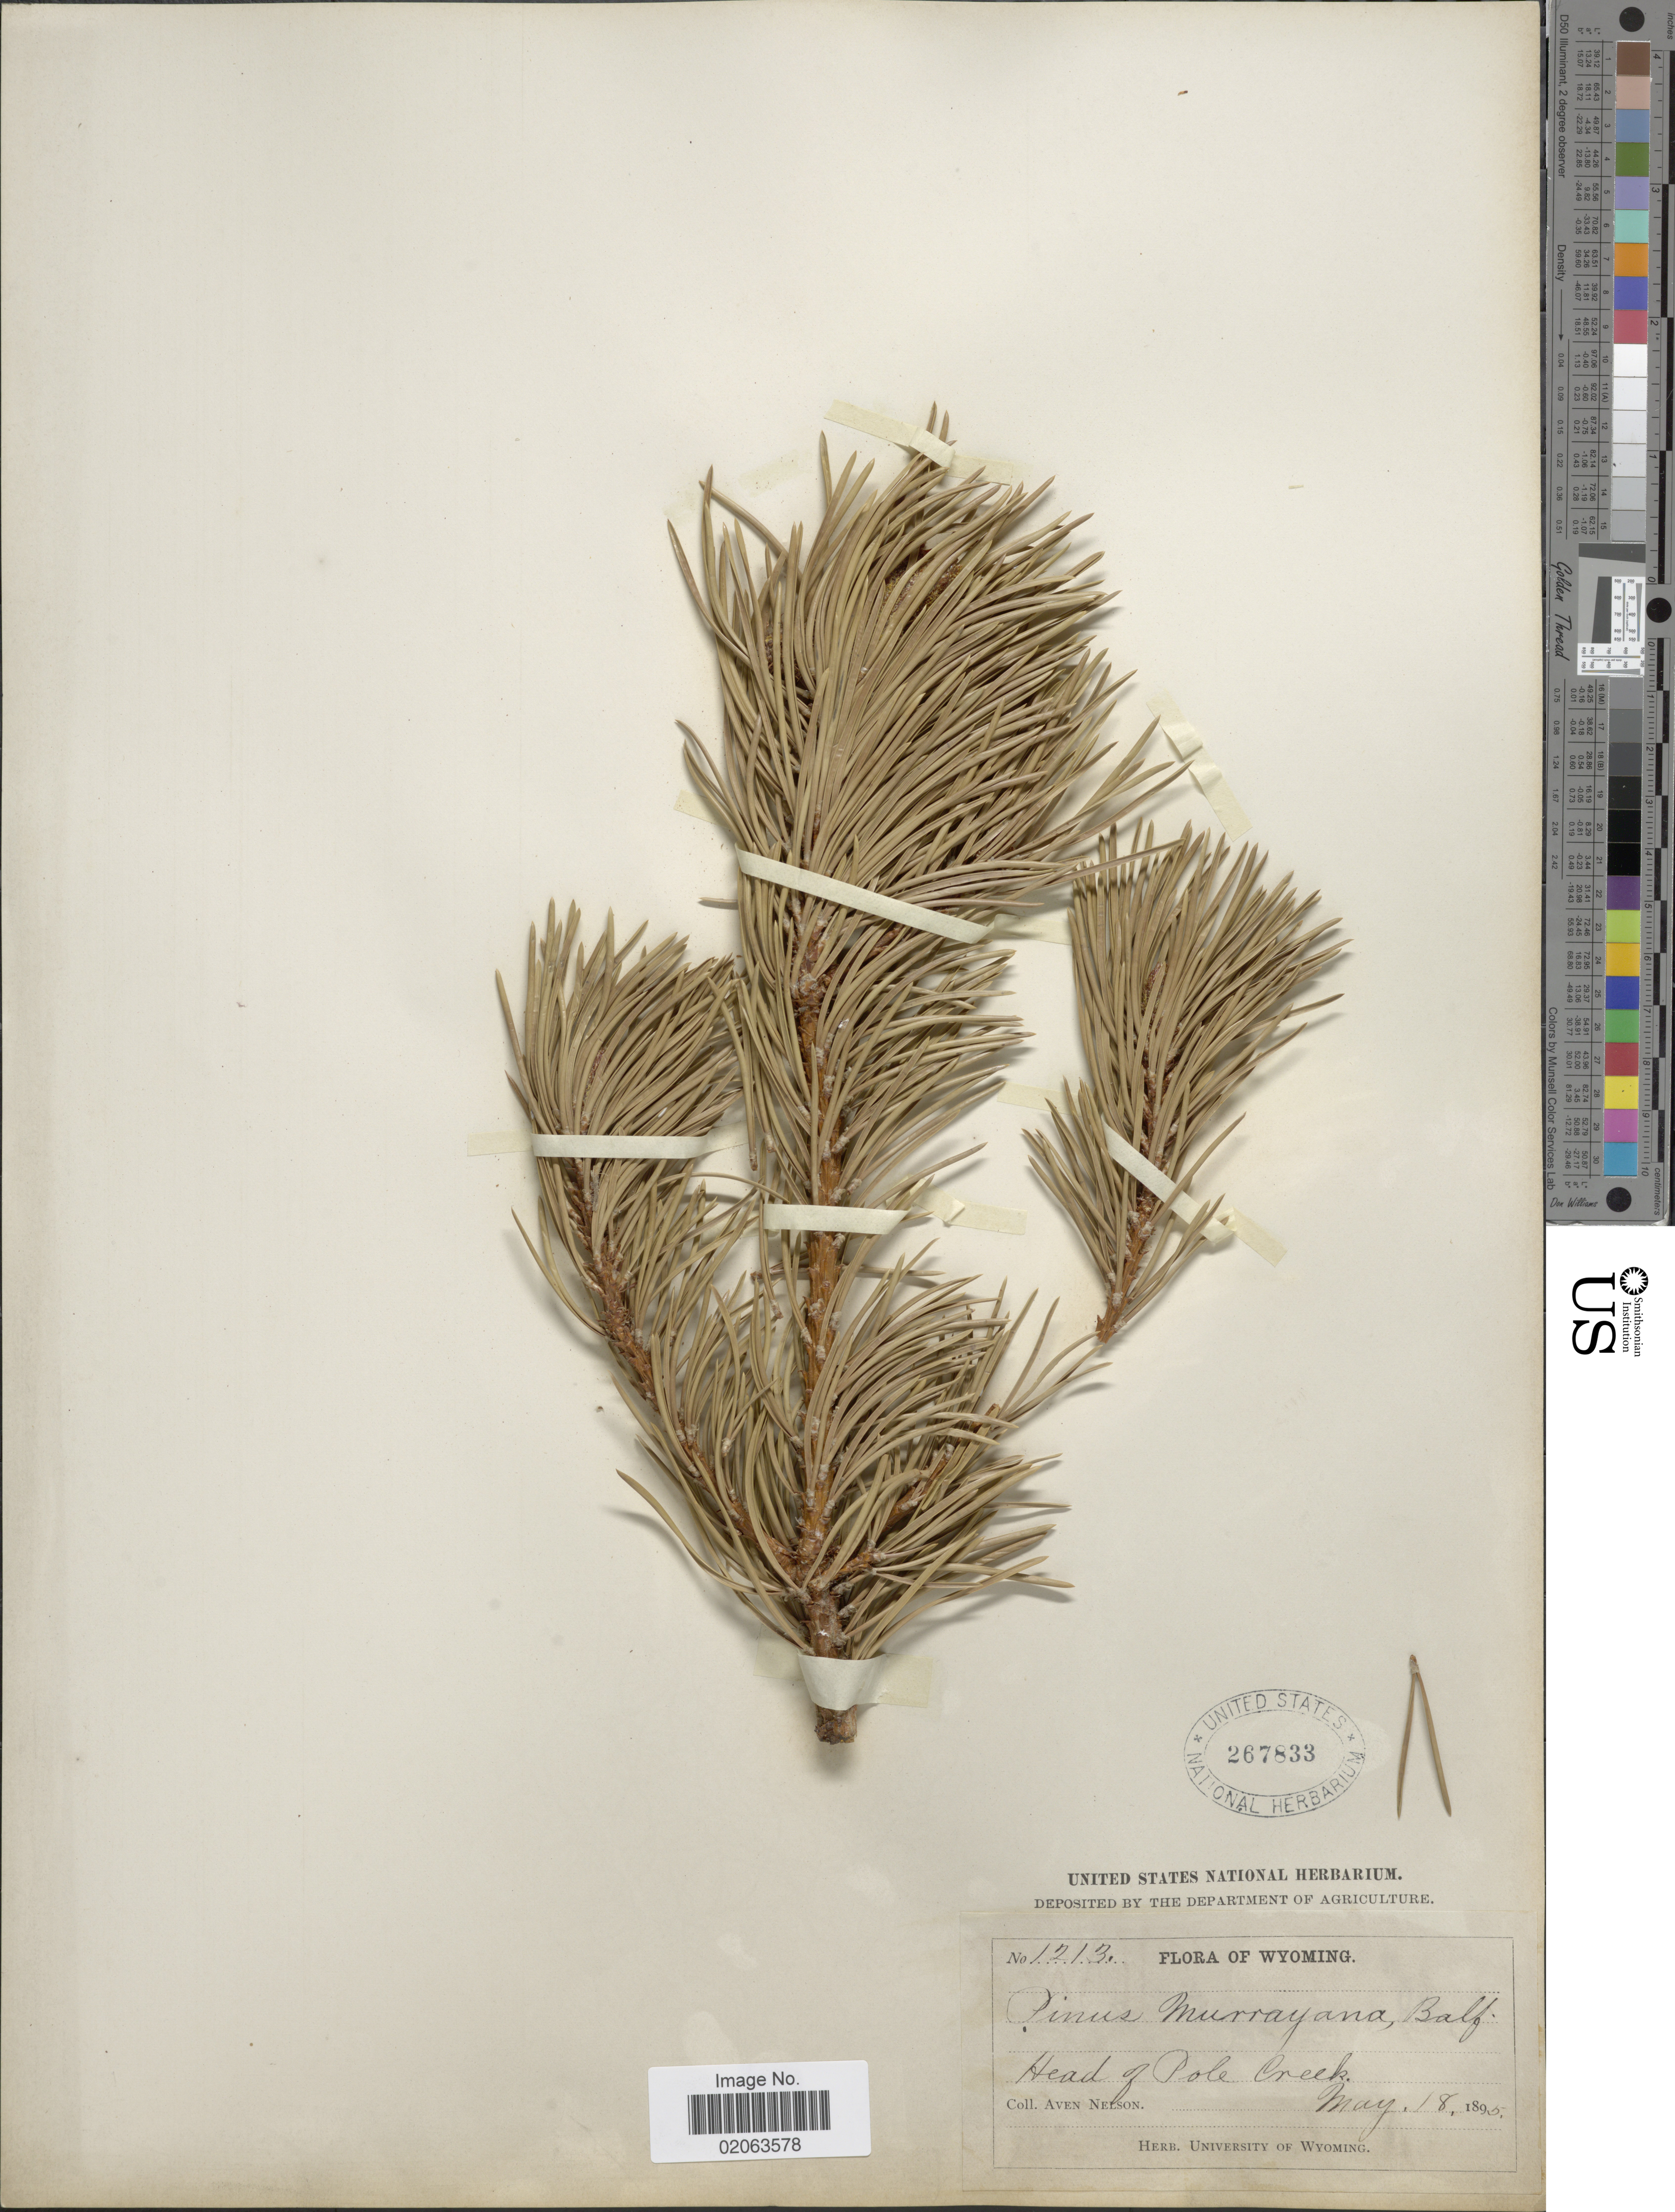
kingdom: Plantae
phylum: Tracheophyta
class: Pinopsida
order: Pinales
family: Pinaceae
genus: Pinus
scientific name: Pinus contorta var. latifolia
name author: Engelm. ex S. Watson in C. King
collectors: A. Nelson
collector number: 1213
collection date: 1895-05-18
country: United States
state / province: Wyoming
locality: Wyoming. head of Pole Creek.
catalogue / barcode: US 267833